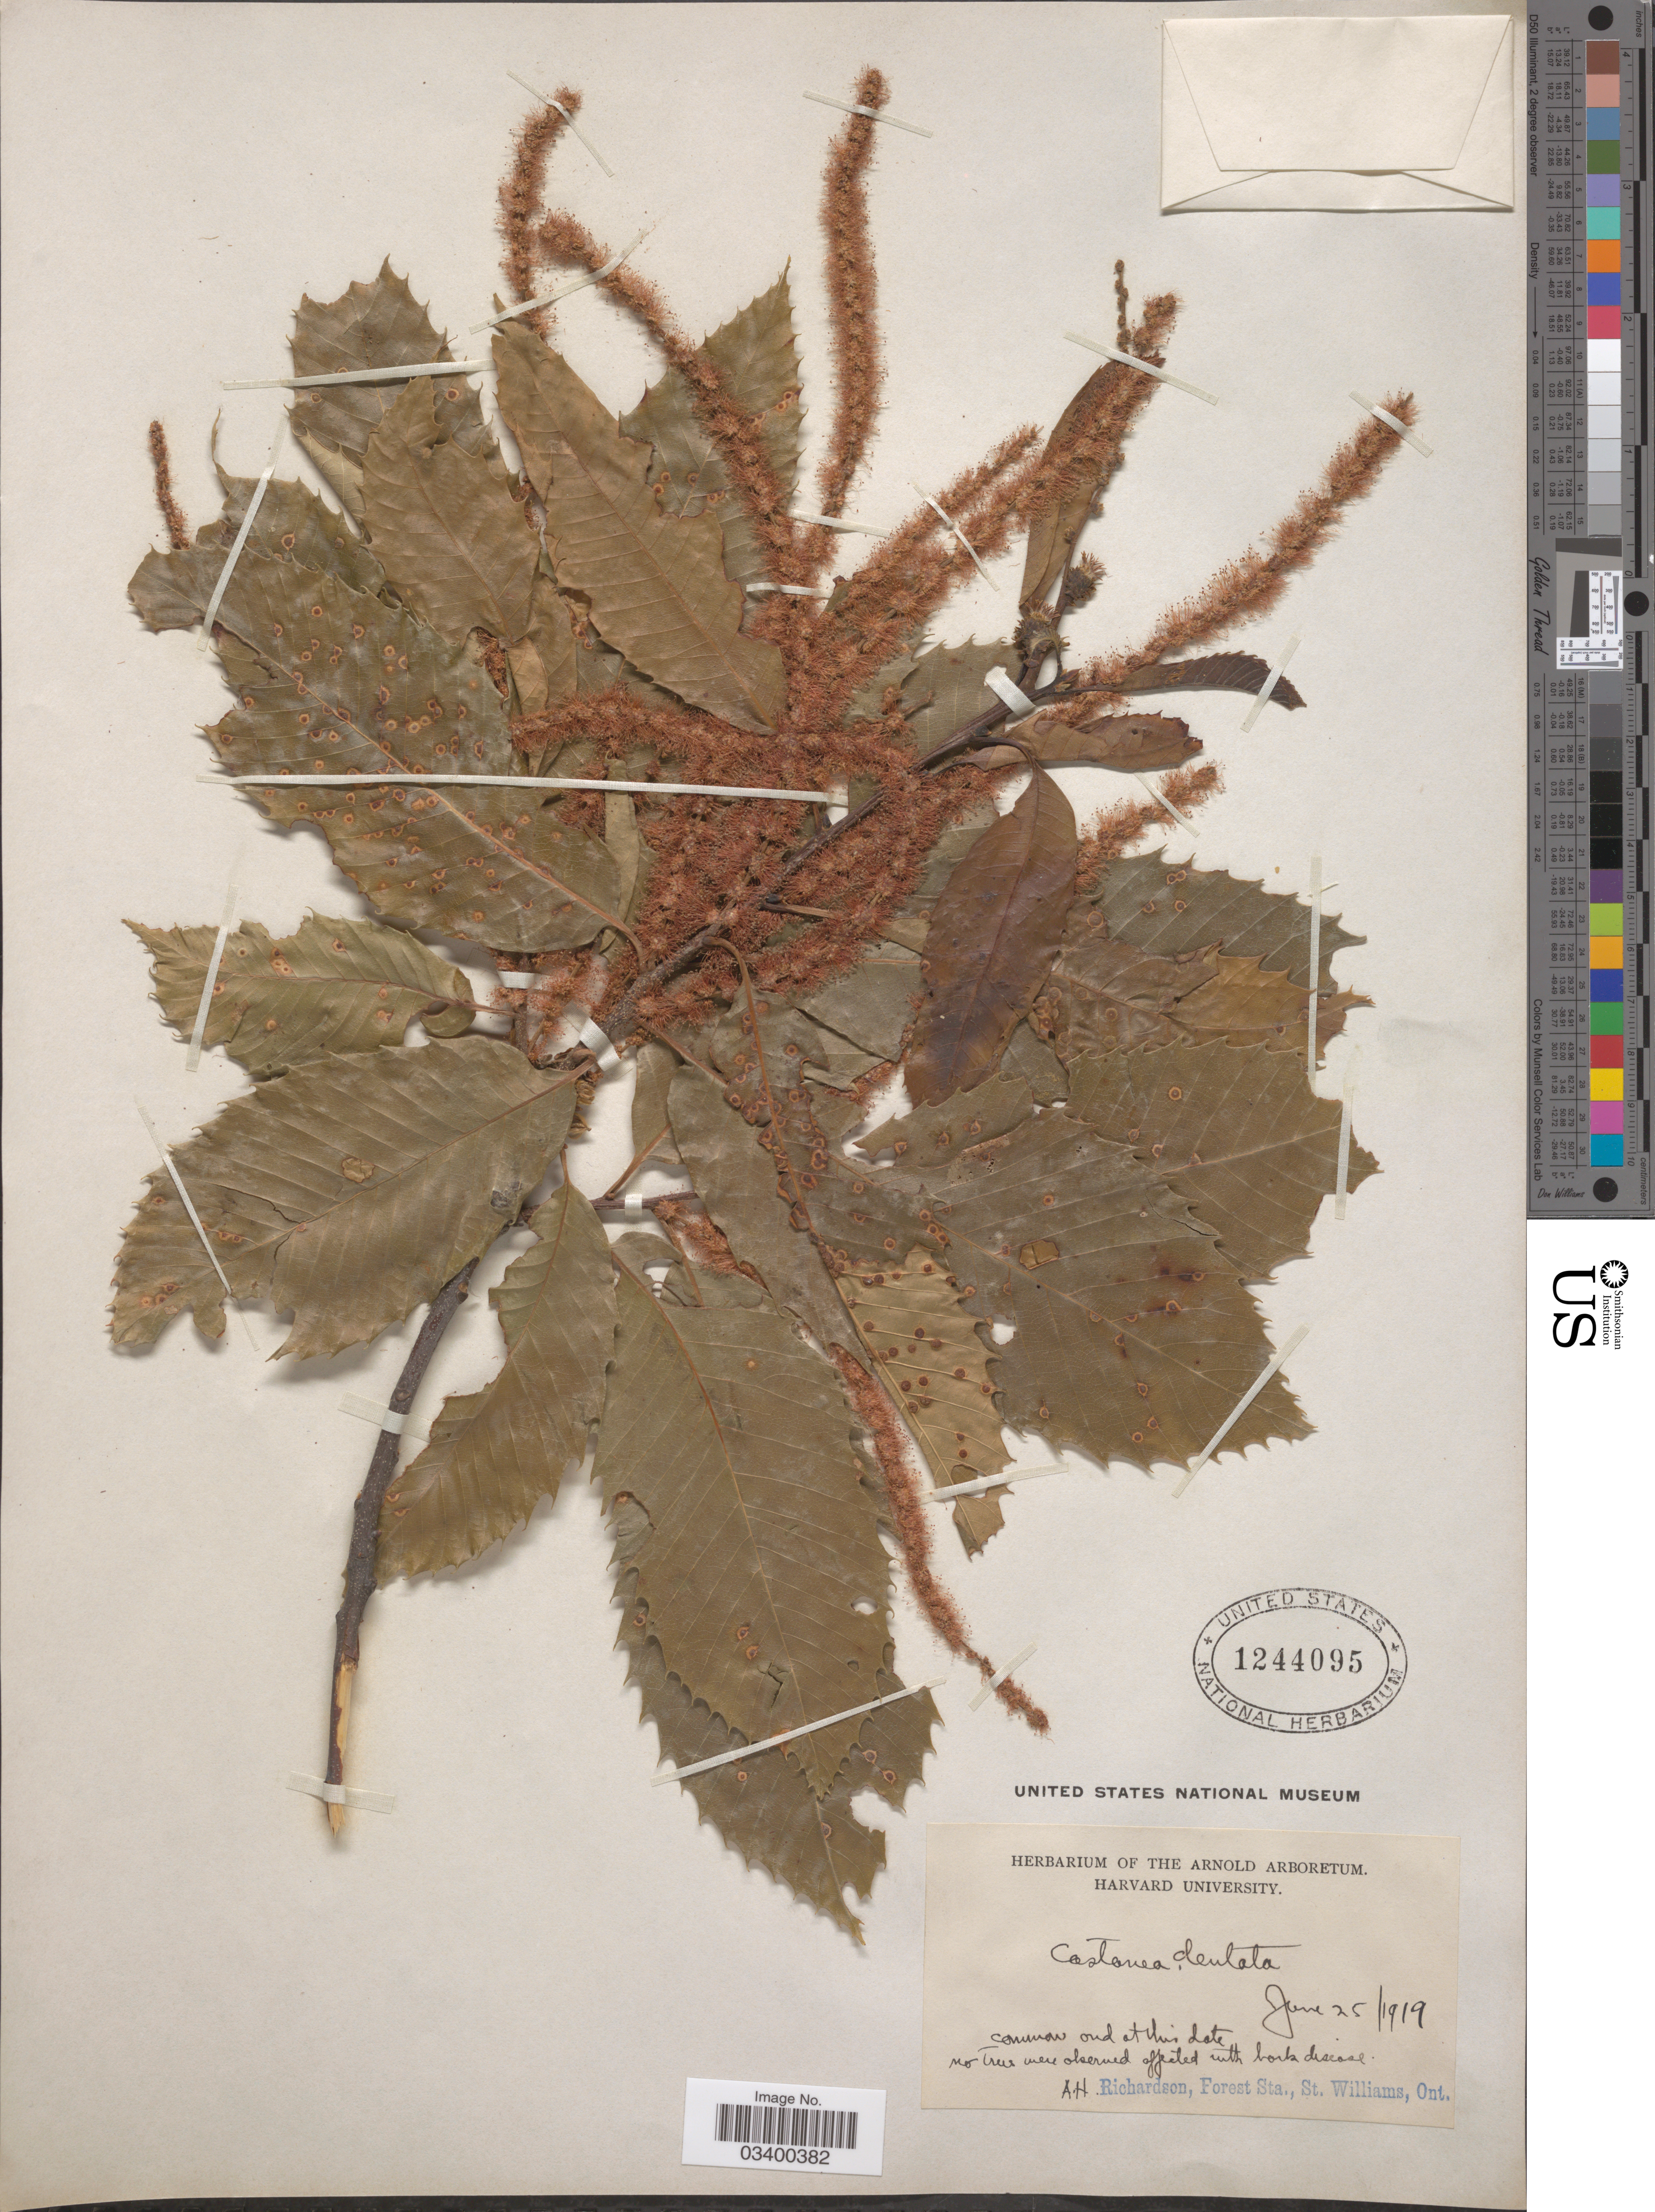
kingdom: Plantae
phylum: Tracheophyta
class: Magnoliopsida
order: Fagales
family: Fagaceae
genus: Castanea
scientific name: Castanea dentata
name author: (Marshall) Borkh.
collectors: A. Richardson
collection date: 1919-06-25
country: Canada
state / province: Ontario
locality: Forest Sta., St. Williams.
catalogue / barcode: US 1244095